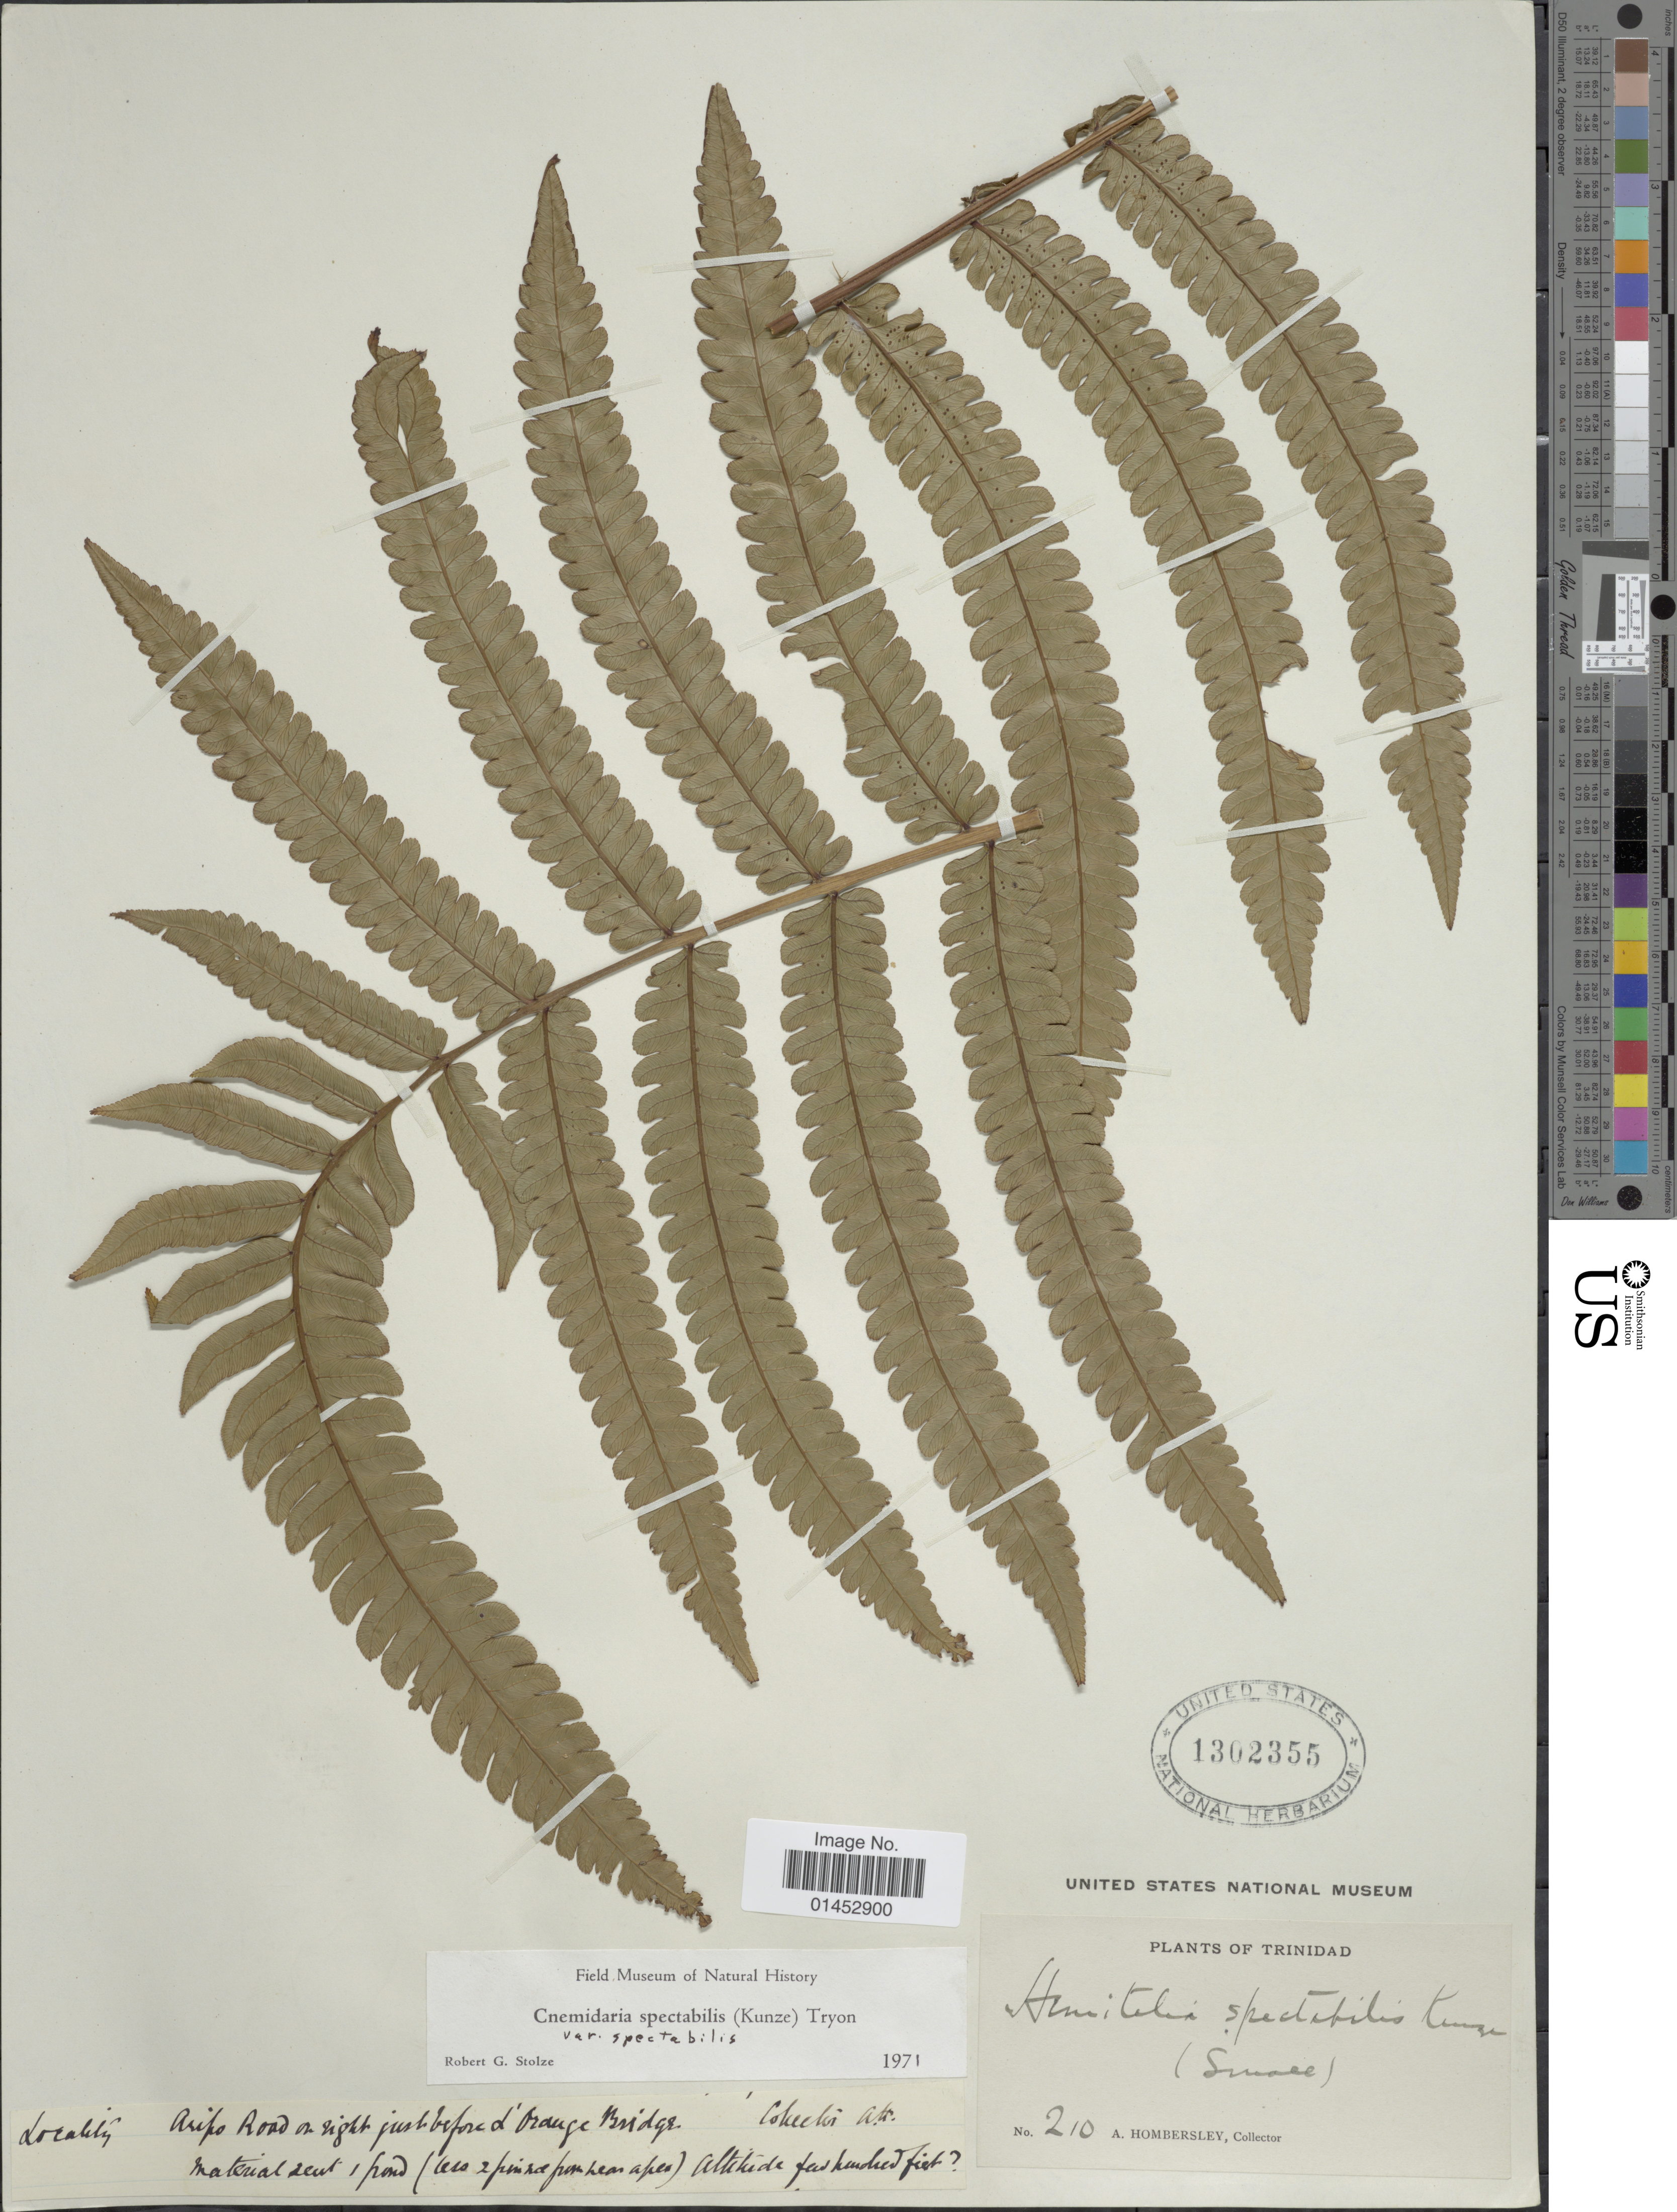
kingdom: Plantae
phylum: Tracheophyta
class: Polypodiopsida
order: Cyatheales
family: Cyatheaceae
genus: Cyathea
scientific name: Cyathea spectabilis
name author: (Kunze) Domin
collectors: A. Hombersley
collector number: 210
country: Trinidad and Tobago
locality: Trinidad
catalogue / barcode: US 1302355